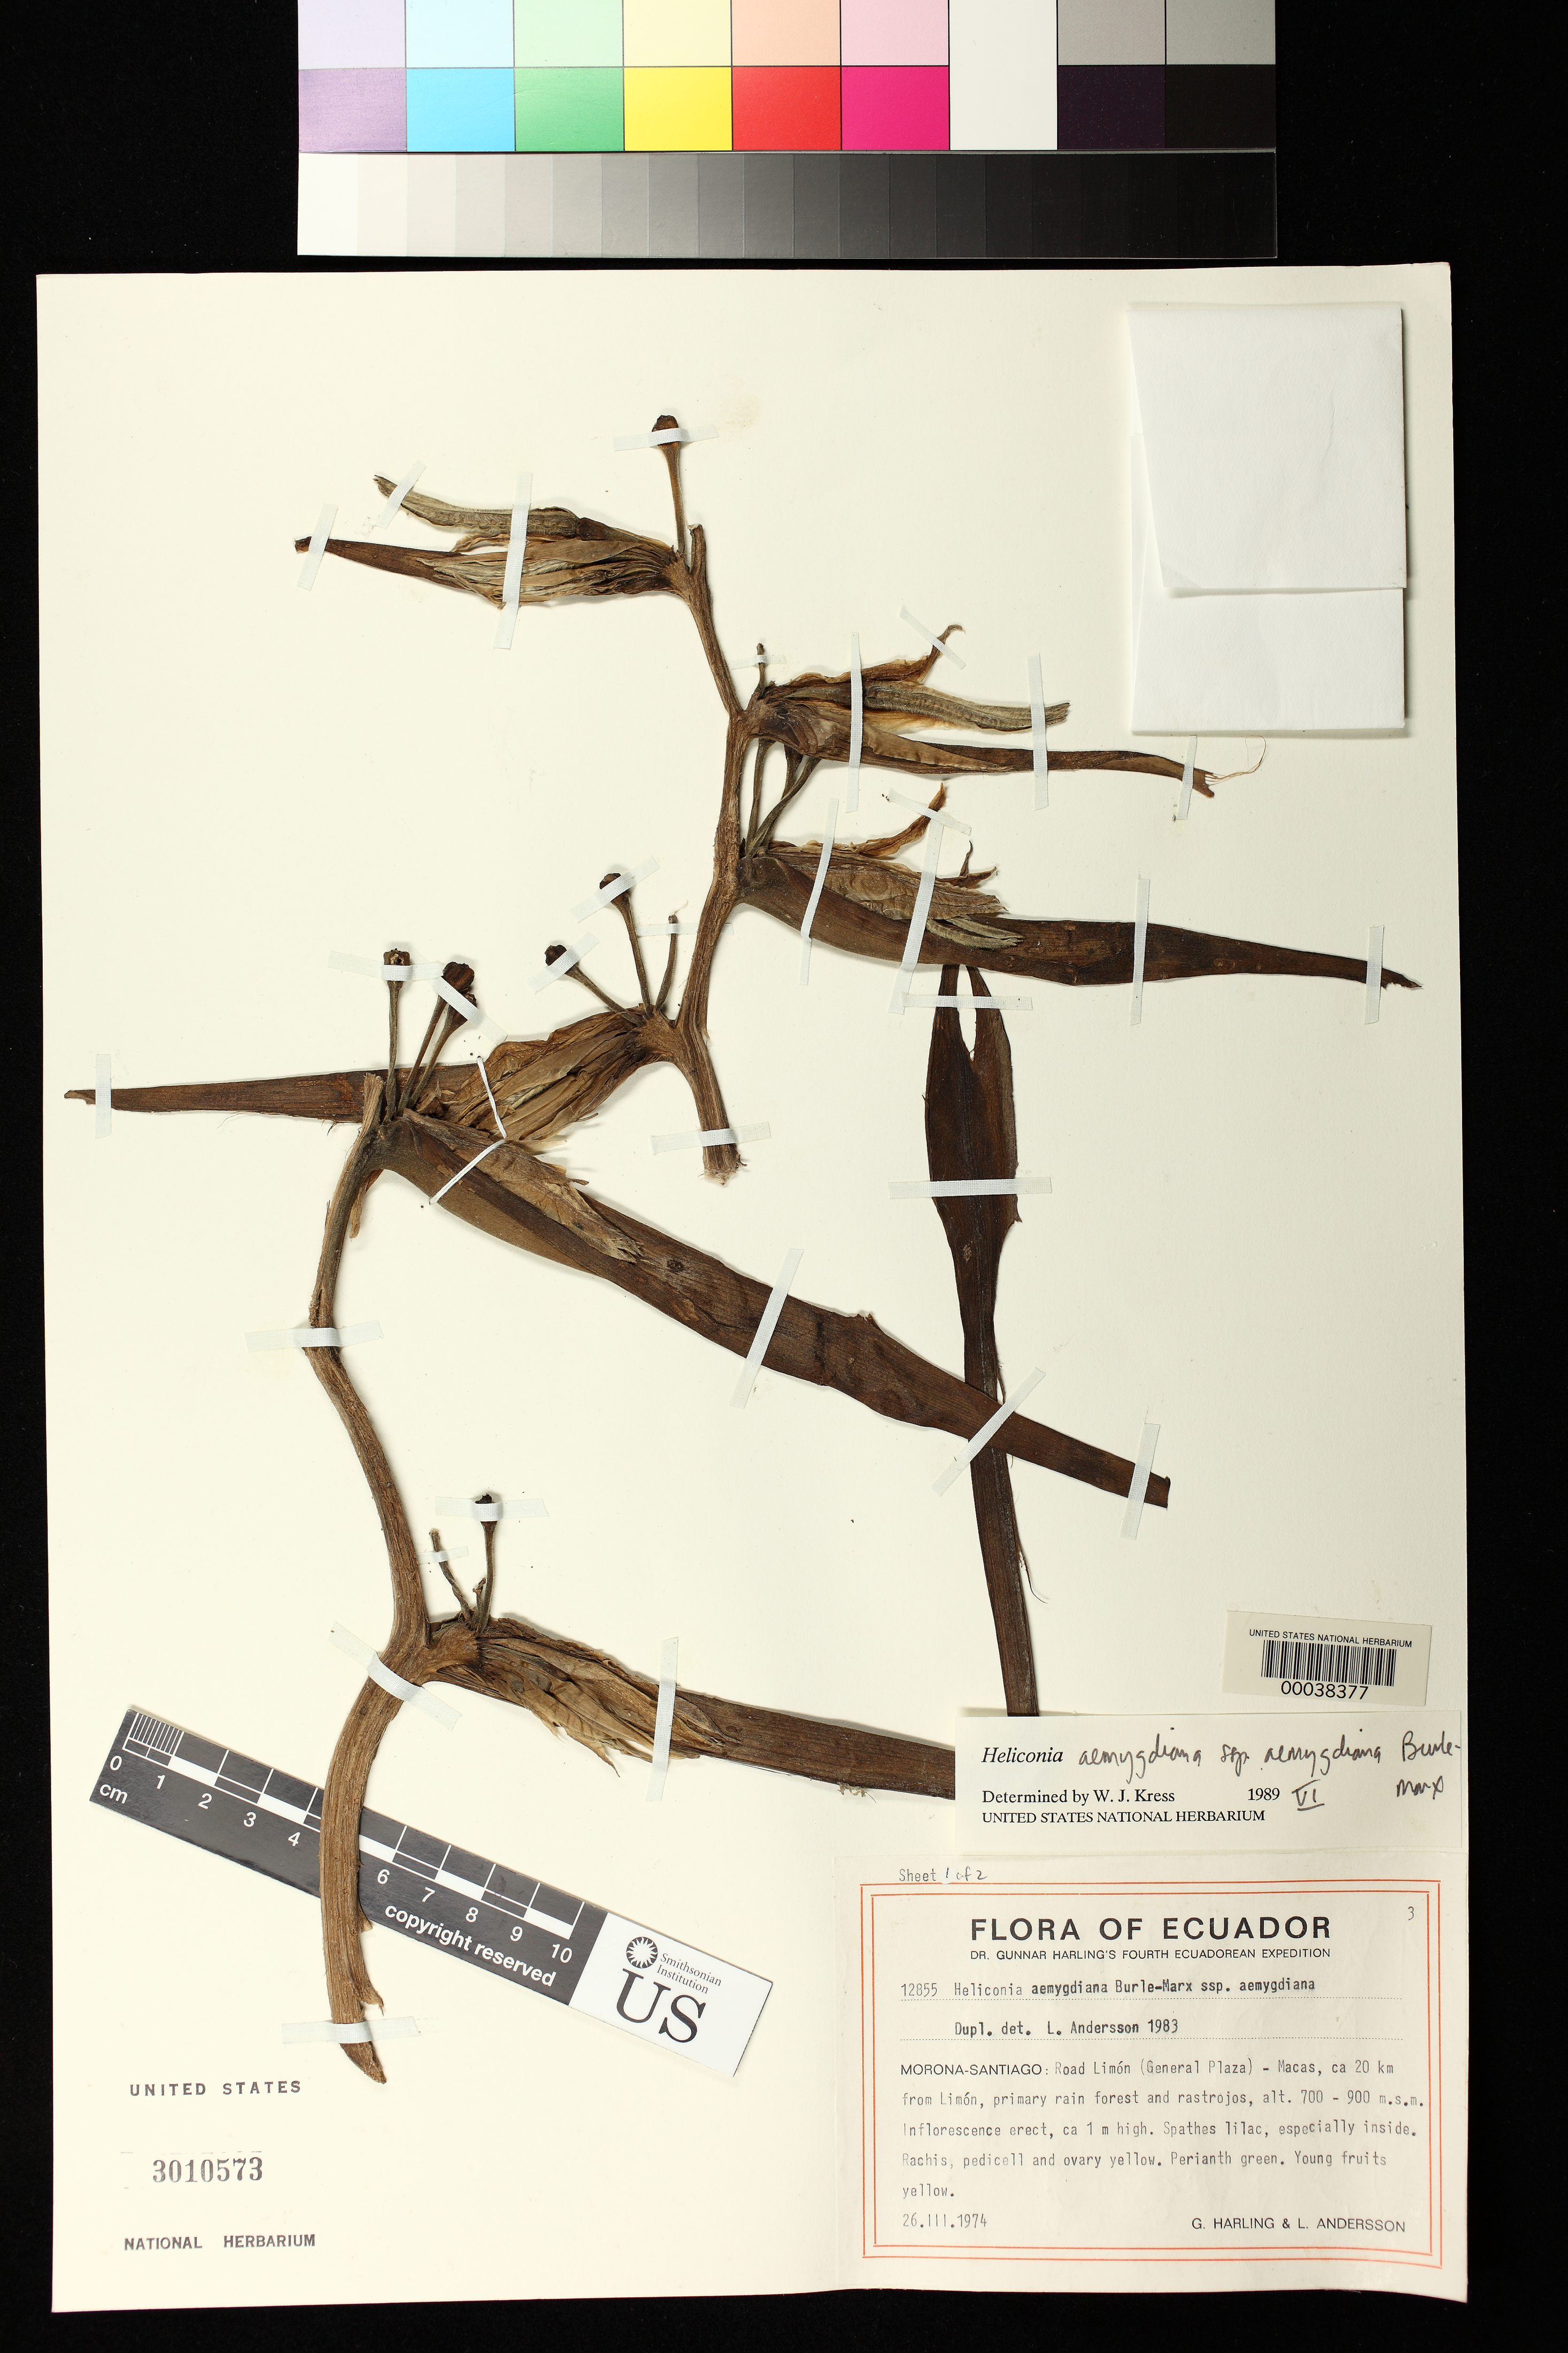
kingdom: Plantae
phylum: Tracheophyta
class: Liliopsida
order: Zingiberales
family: Heliconiaceae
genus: Heliconia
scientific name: Heliconia aemygdiana subsp. aemygdiana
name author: Burle-Marx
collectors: G. Harling & L. Andersson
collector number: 12855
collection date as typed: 26 Mar 1974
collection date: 1974-03-26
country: Ecuador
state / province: Morona-Santiago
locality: Road Limon (general plaza) - macas, ca 20 km from Limon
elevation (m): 700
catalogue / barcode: US 3010573